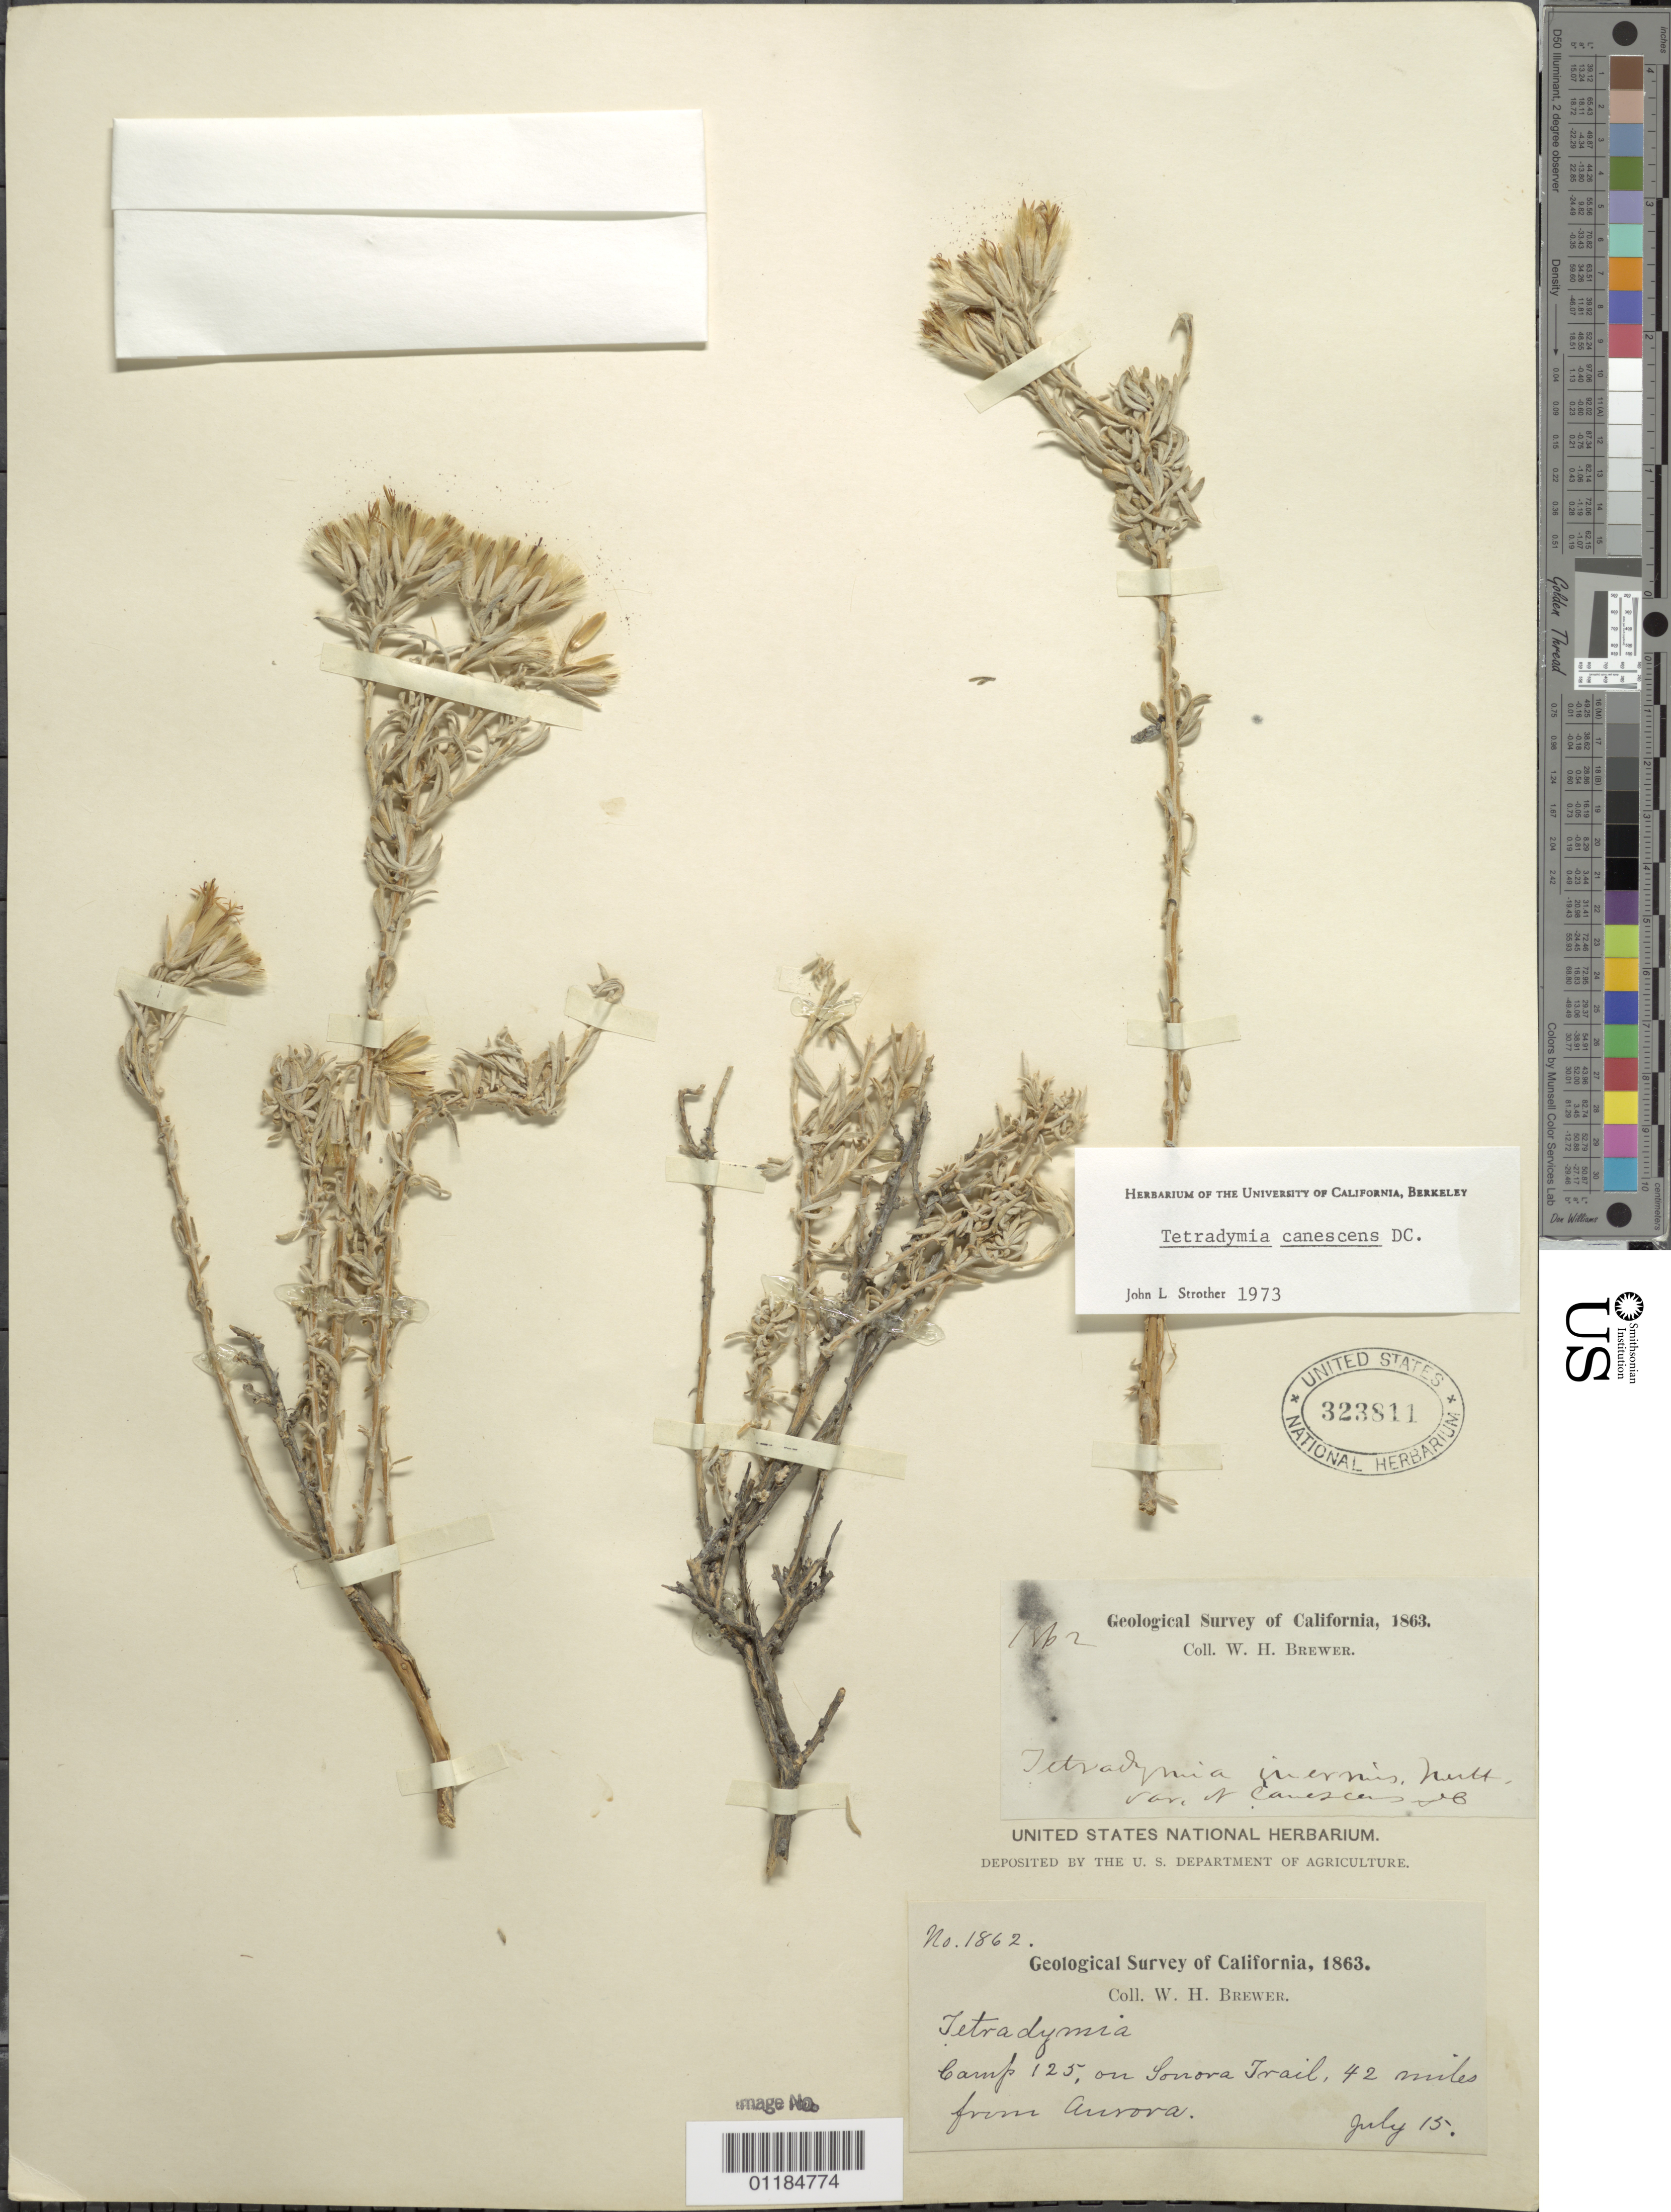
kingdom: Plantae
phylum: Tracheophyta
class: Magnoliopsida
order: Asterales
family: Asteraceae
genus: Tetradymia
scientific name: Tetradymia canescens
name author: DC.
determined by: Strother, J. L., (UC), University of California Berkeley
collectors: W. H. Brewer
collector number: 1862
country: United States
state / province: California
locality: At Camp 125, on Sonora Trail, 42 miles from Aurora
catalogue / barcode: US 323811